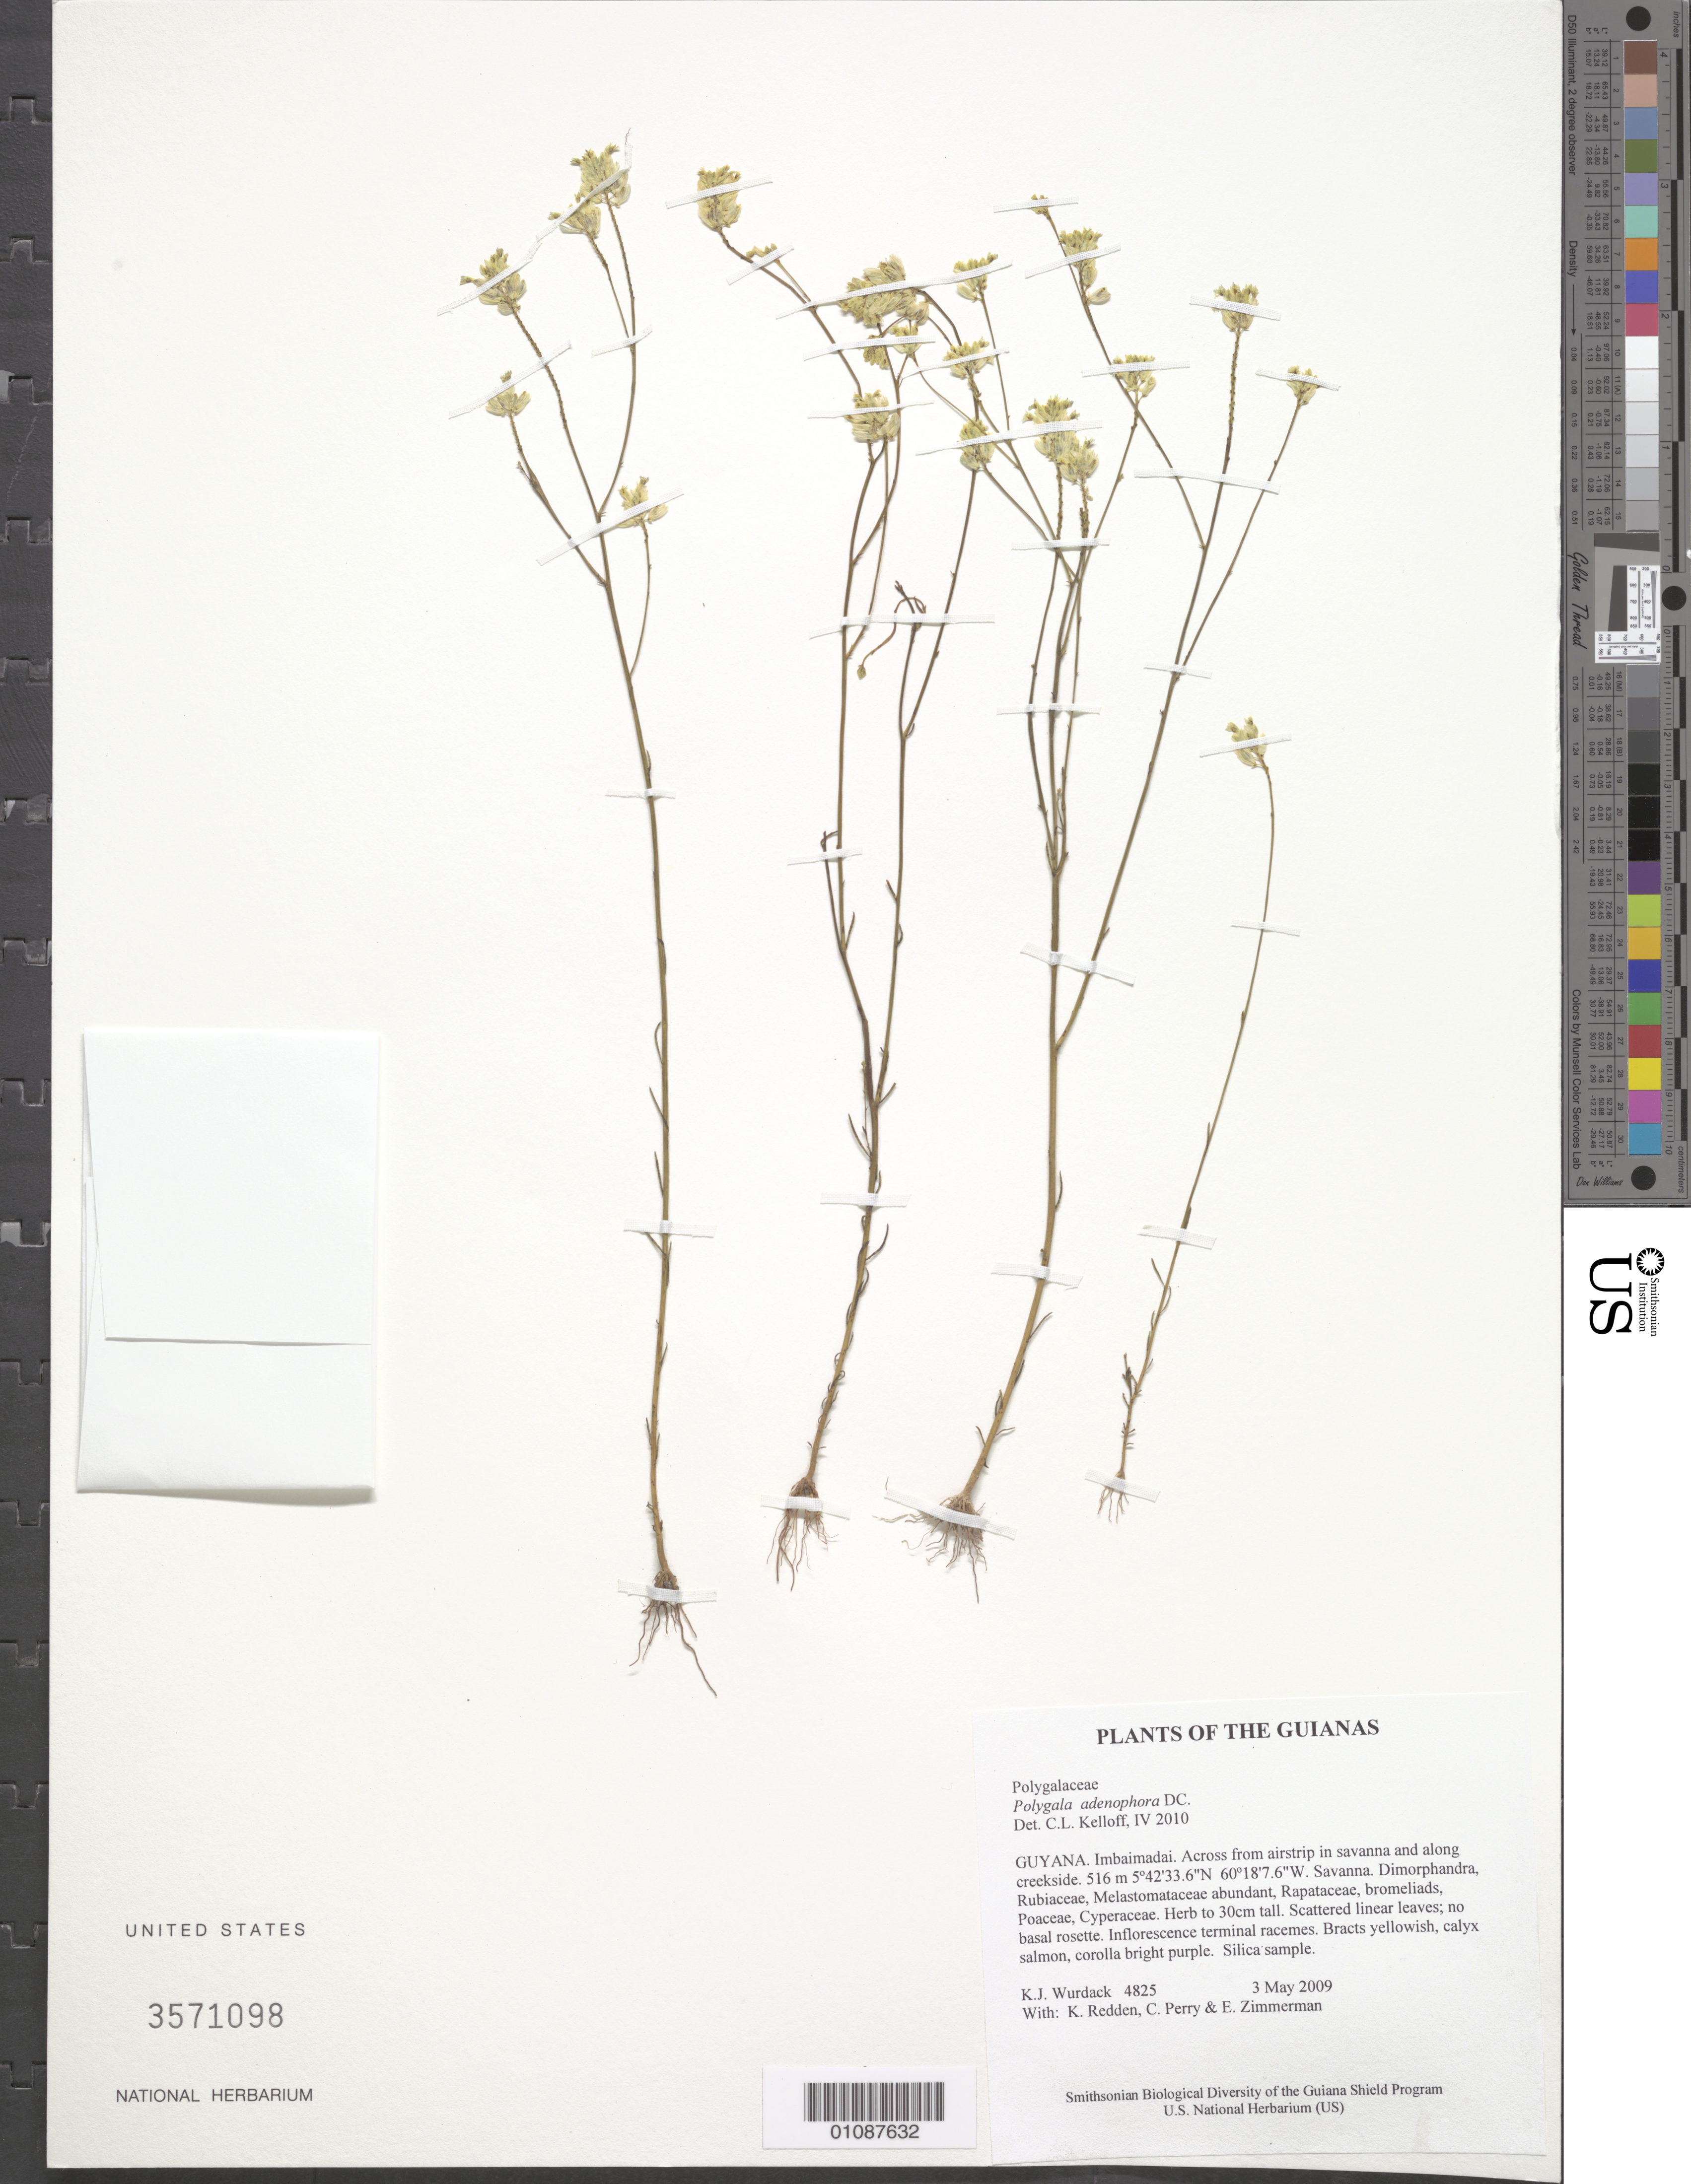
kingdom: Plantae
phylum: Tracheophyta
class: Magnoliopsida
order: Fabales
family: Polygalaceae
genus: Polygala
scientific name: Polygala adenophora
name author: DC.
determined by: Kelloff, Carol L., (US), Smithsonian Institution - National Museum of Natural History (UNITED STATES)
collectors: K. Wurdack, K. M. Redden, C. Perry & E. Zimmerman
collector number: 4825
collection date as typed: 3 May 2009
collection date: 2009-05-03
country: Guyana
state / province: Cuyuni-Mazaruni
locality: Imbaimadai. Across from airstrip in savanna and along creekside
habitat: Savanna. Dimorphandra, Rubiaceae, Melastomataceae abundant, Rapataceae, bromeliads, Poaceae, Cyperaceae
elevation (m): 516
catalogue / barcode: US 3571098